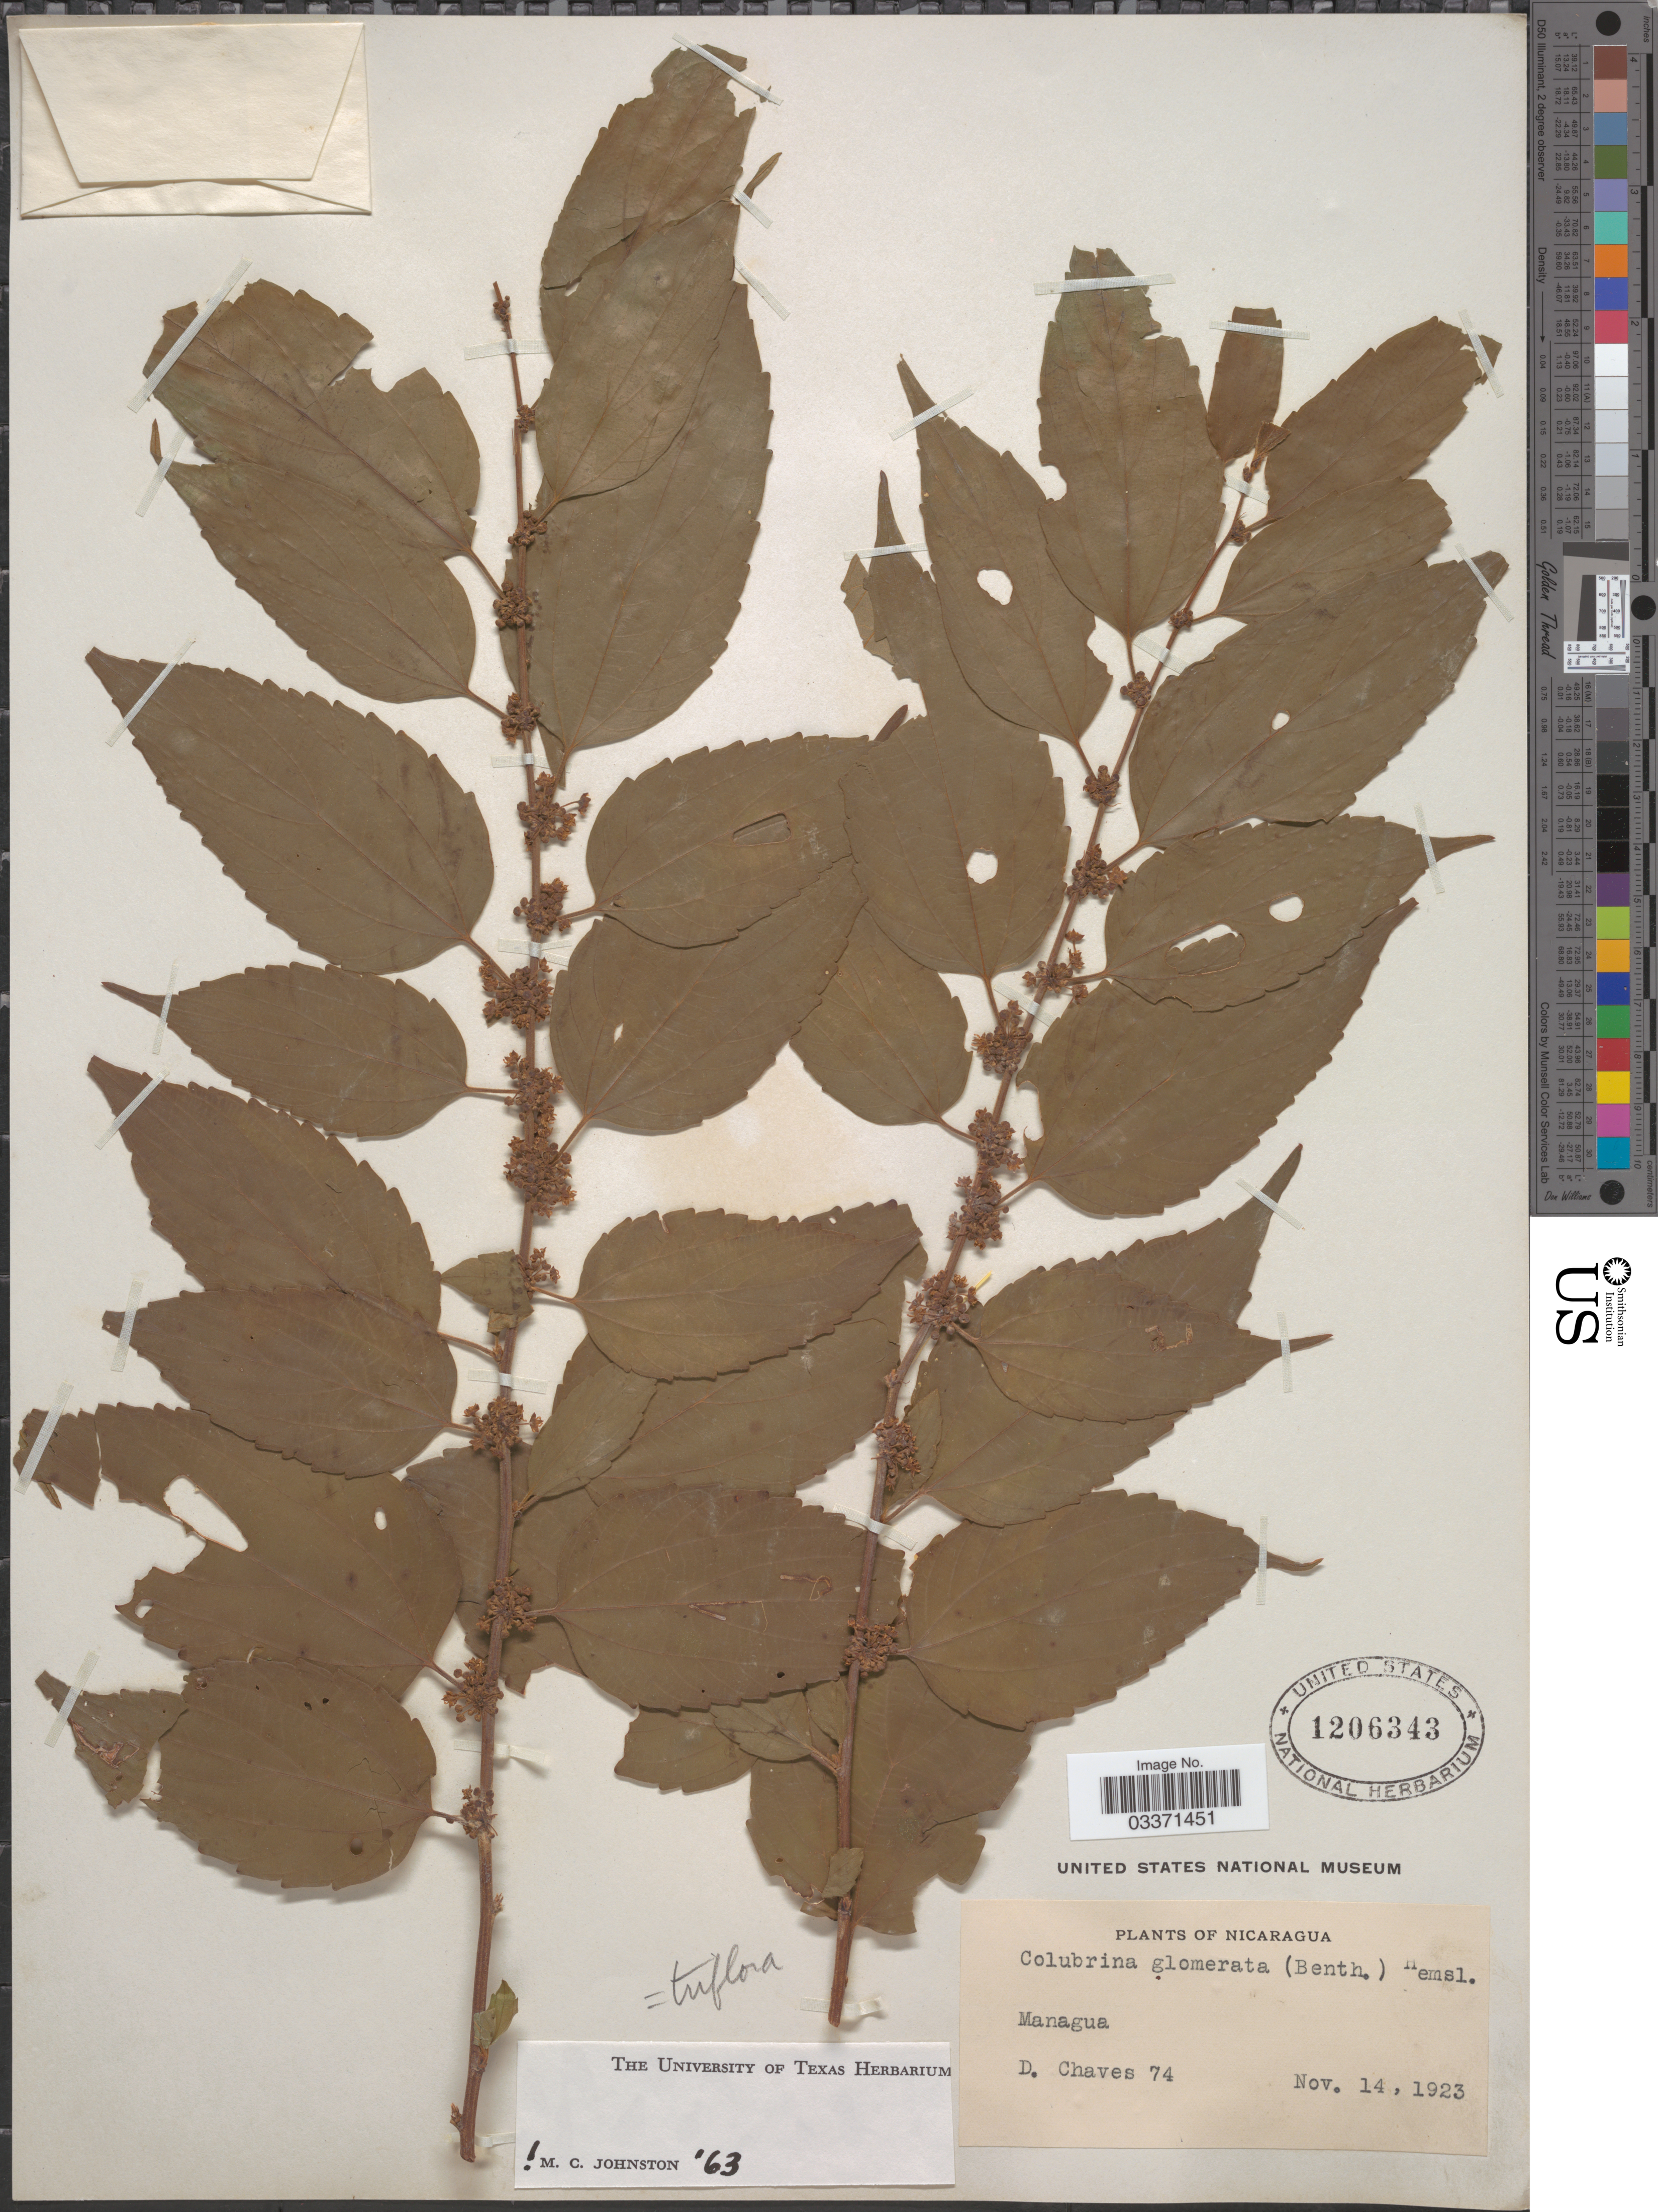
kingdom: Plantae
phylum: Tracheophyta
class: Magnoliopsida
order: Rosales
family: Rhamnaceae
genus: Colubrina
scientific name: Colubrina triflora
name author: Brongn. ex Sweet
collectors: D. Chaves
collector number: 74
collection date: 1923-11-14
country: Nicaragua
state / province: Managua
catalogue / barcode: US 1206343